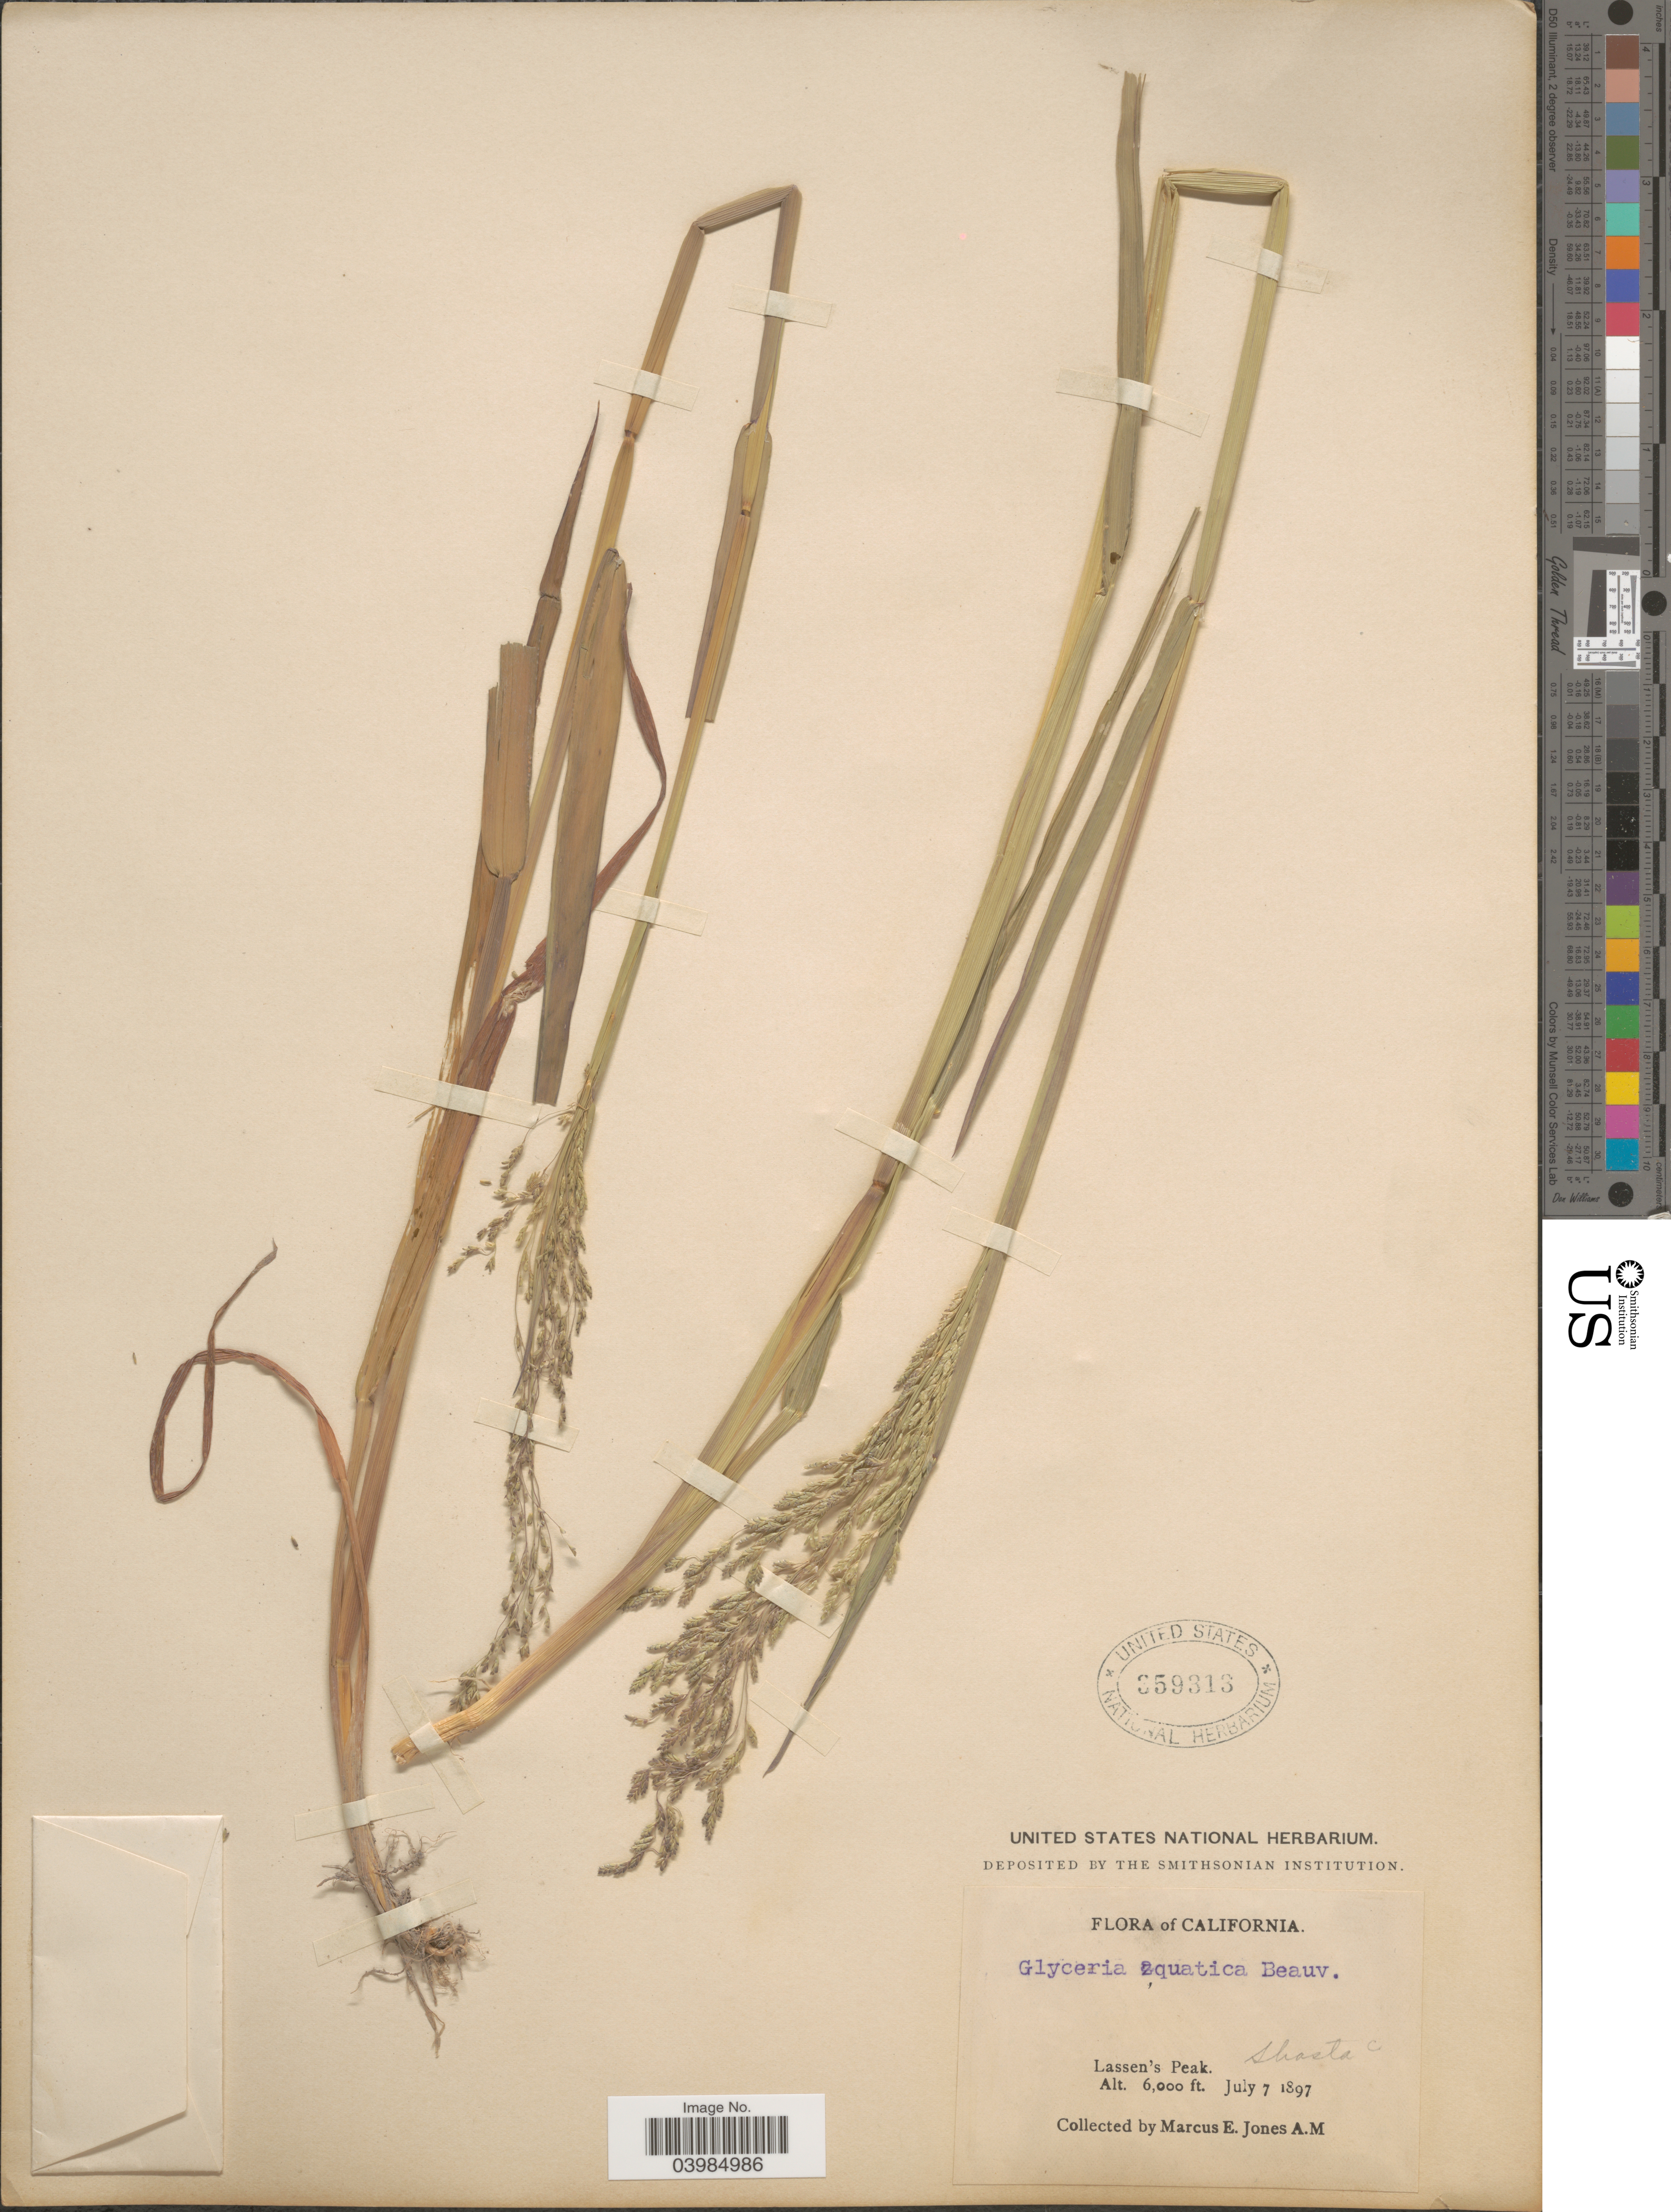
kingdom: Plantae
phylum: Tracheophyta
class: Liliopsida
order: Poales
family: Poaceae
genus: Glyceria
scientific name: Glyceria sp.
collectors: M. E. Jones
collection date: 1897-07-07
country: United States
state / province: California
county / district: Shasta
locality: Lassen's Peak. Shasta Co.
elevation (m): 1829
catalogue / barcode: US 359313